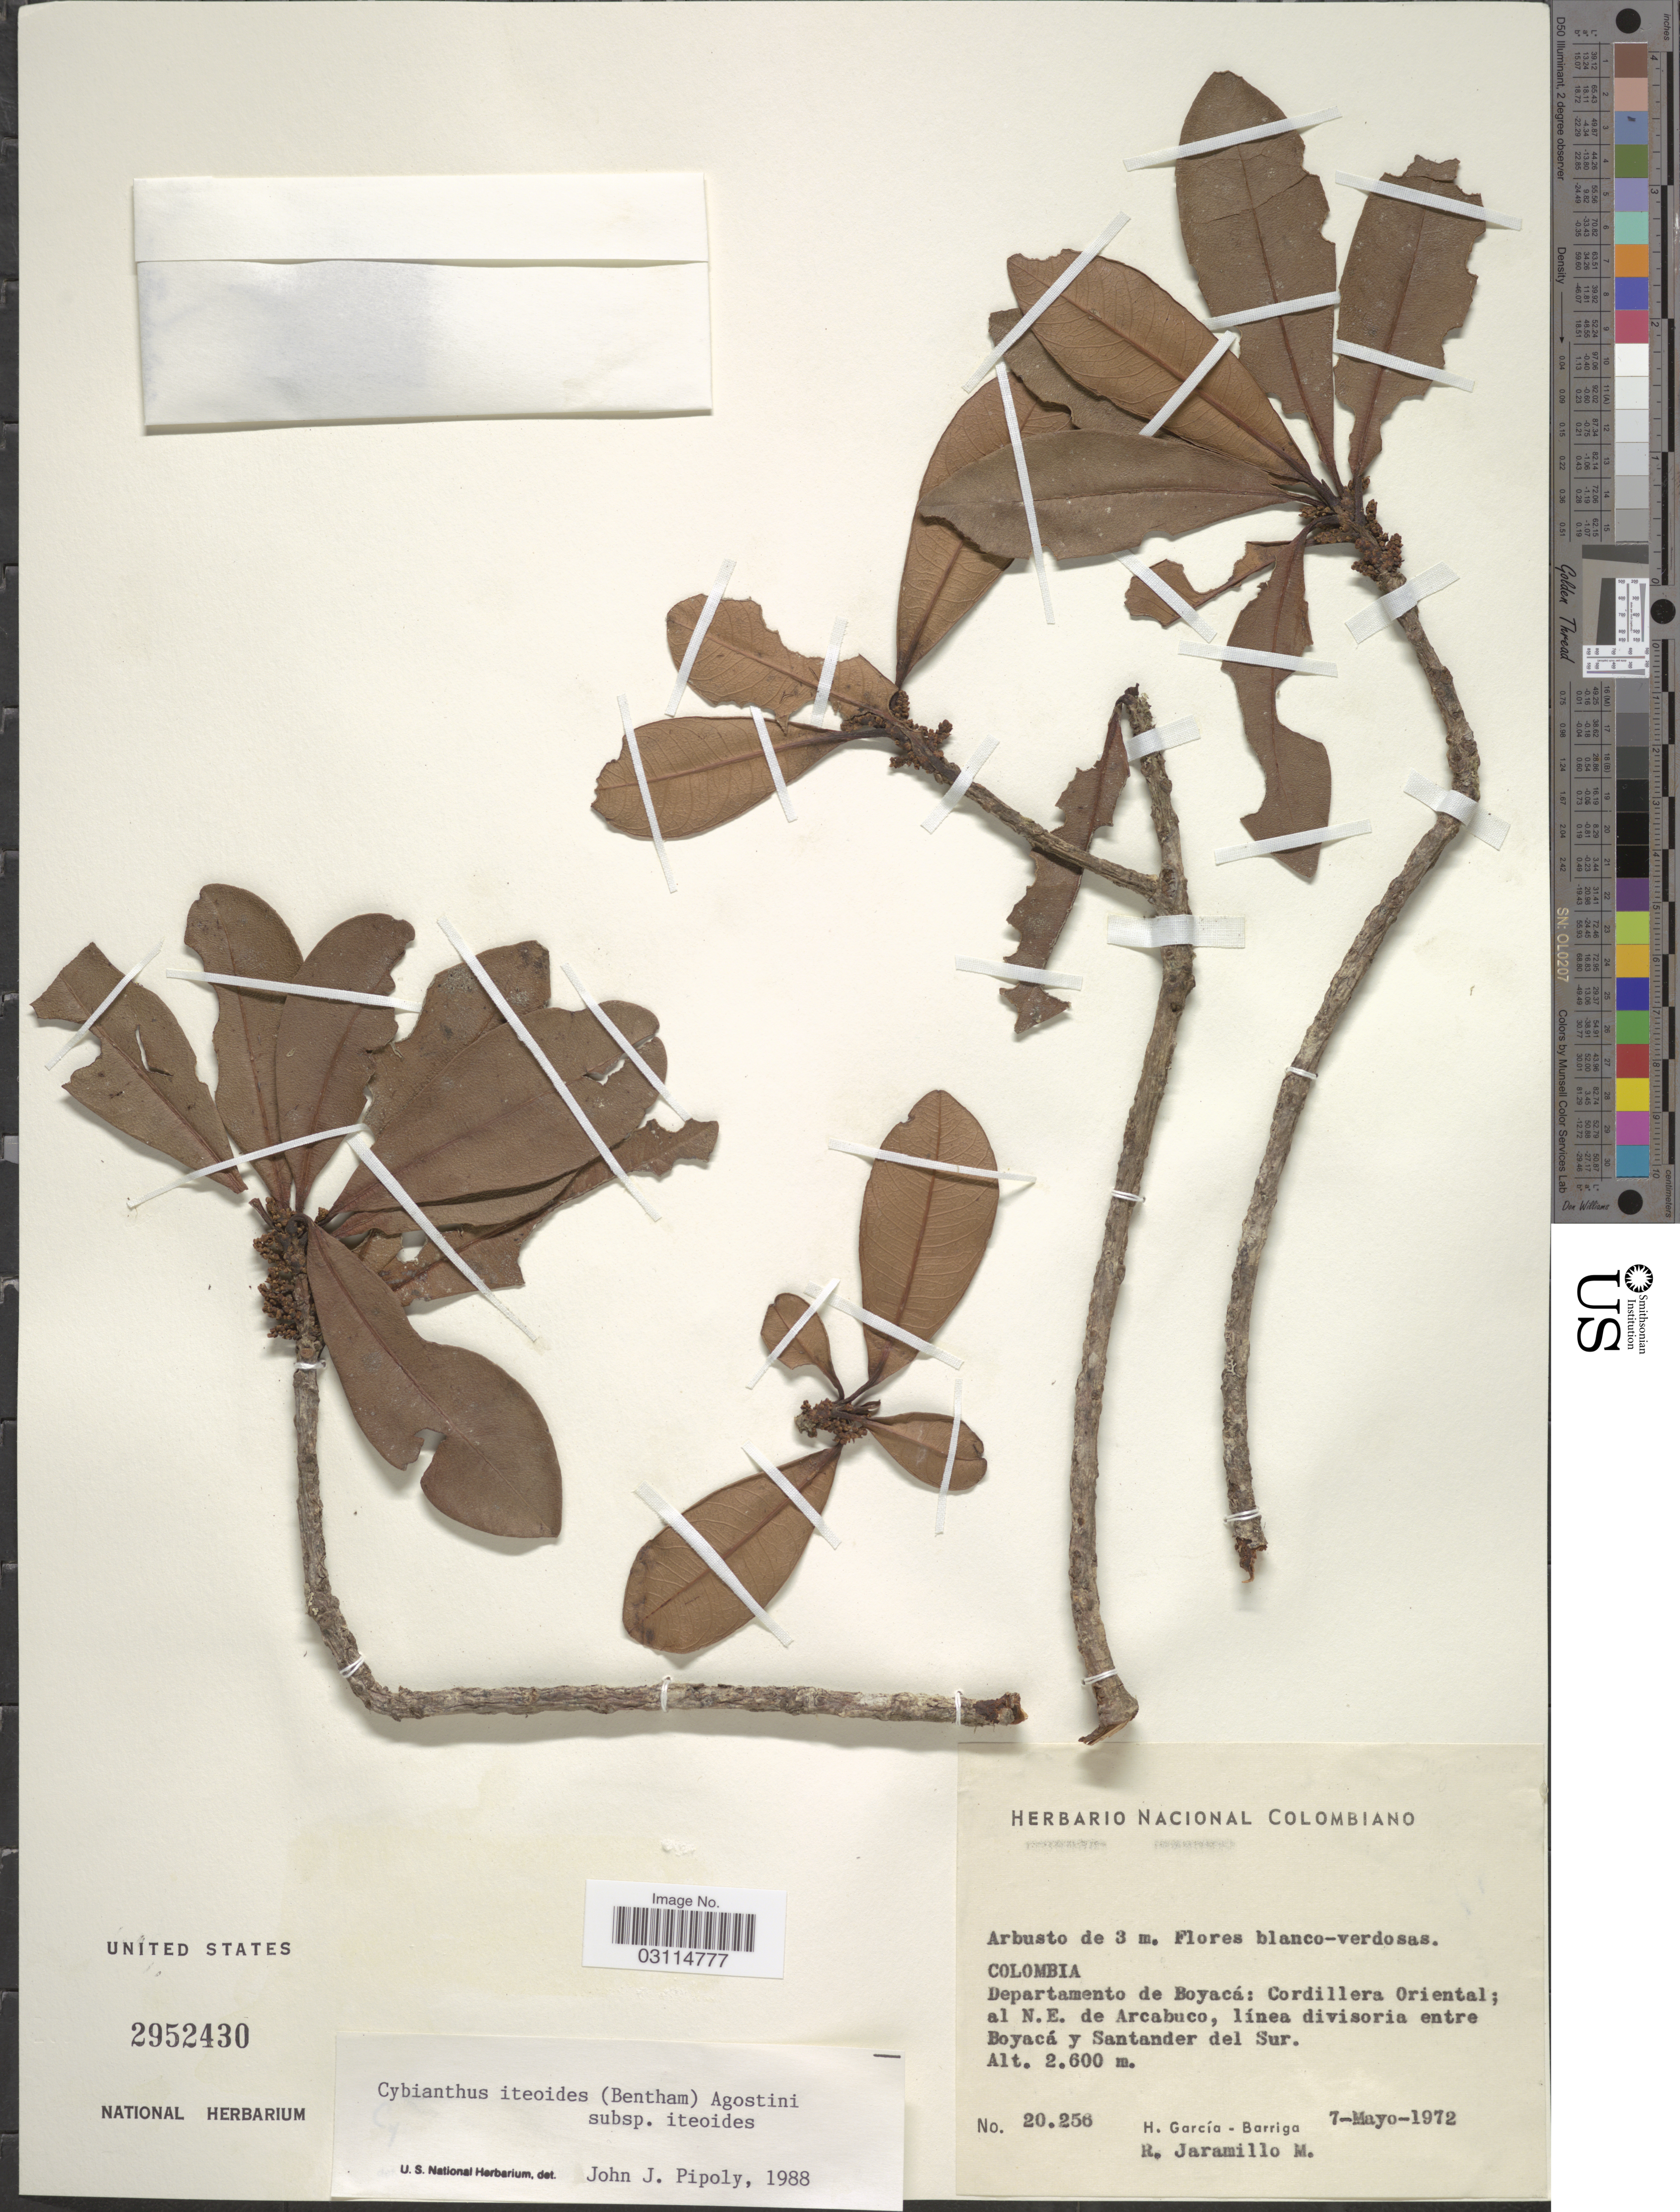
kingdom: Plantae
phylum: Tracheophyta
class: Magnoliopsida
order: Ericales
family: Primulaceae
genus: Cybianthus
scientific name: Cybianthus iteoides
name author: (Benth.) G. Agostini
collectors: H. García Barriga & R. Jaramillo M.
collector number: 20256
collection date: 1972-05-07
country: Colombia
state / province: Boyacá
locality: Departamento de Boyacá: Cordillera Oriental; al N. E. de Arcabuco, línea divisoria entre Boyacá y Santander del Sur.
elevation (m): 2600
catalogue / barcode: US 2952430